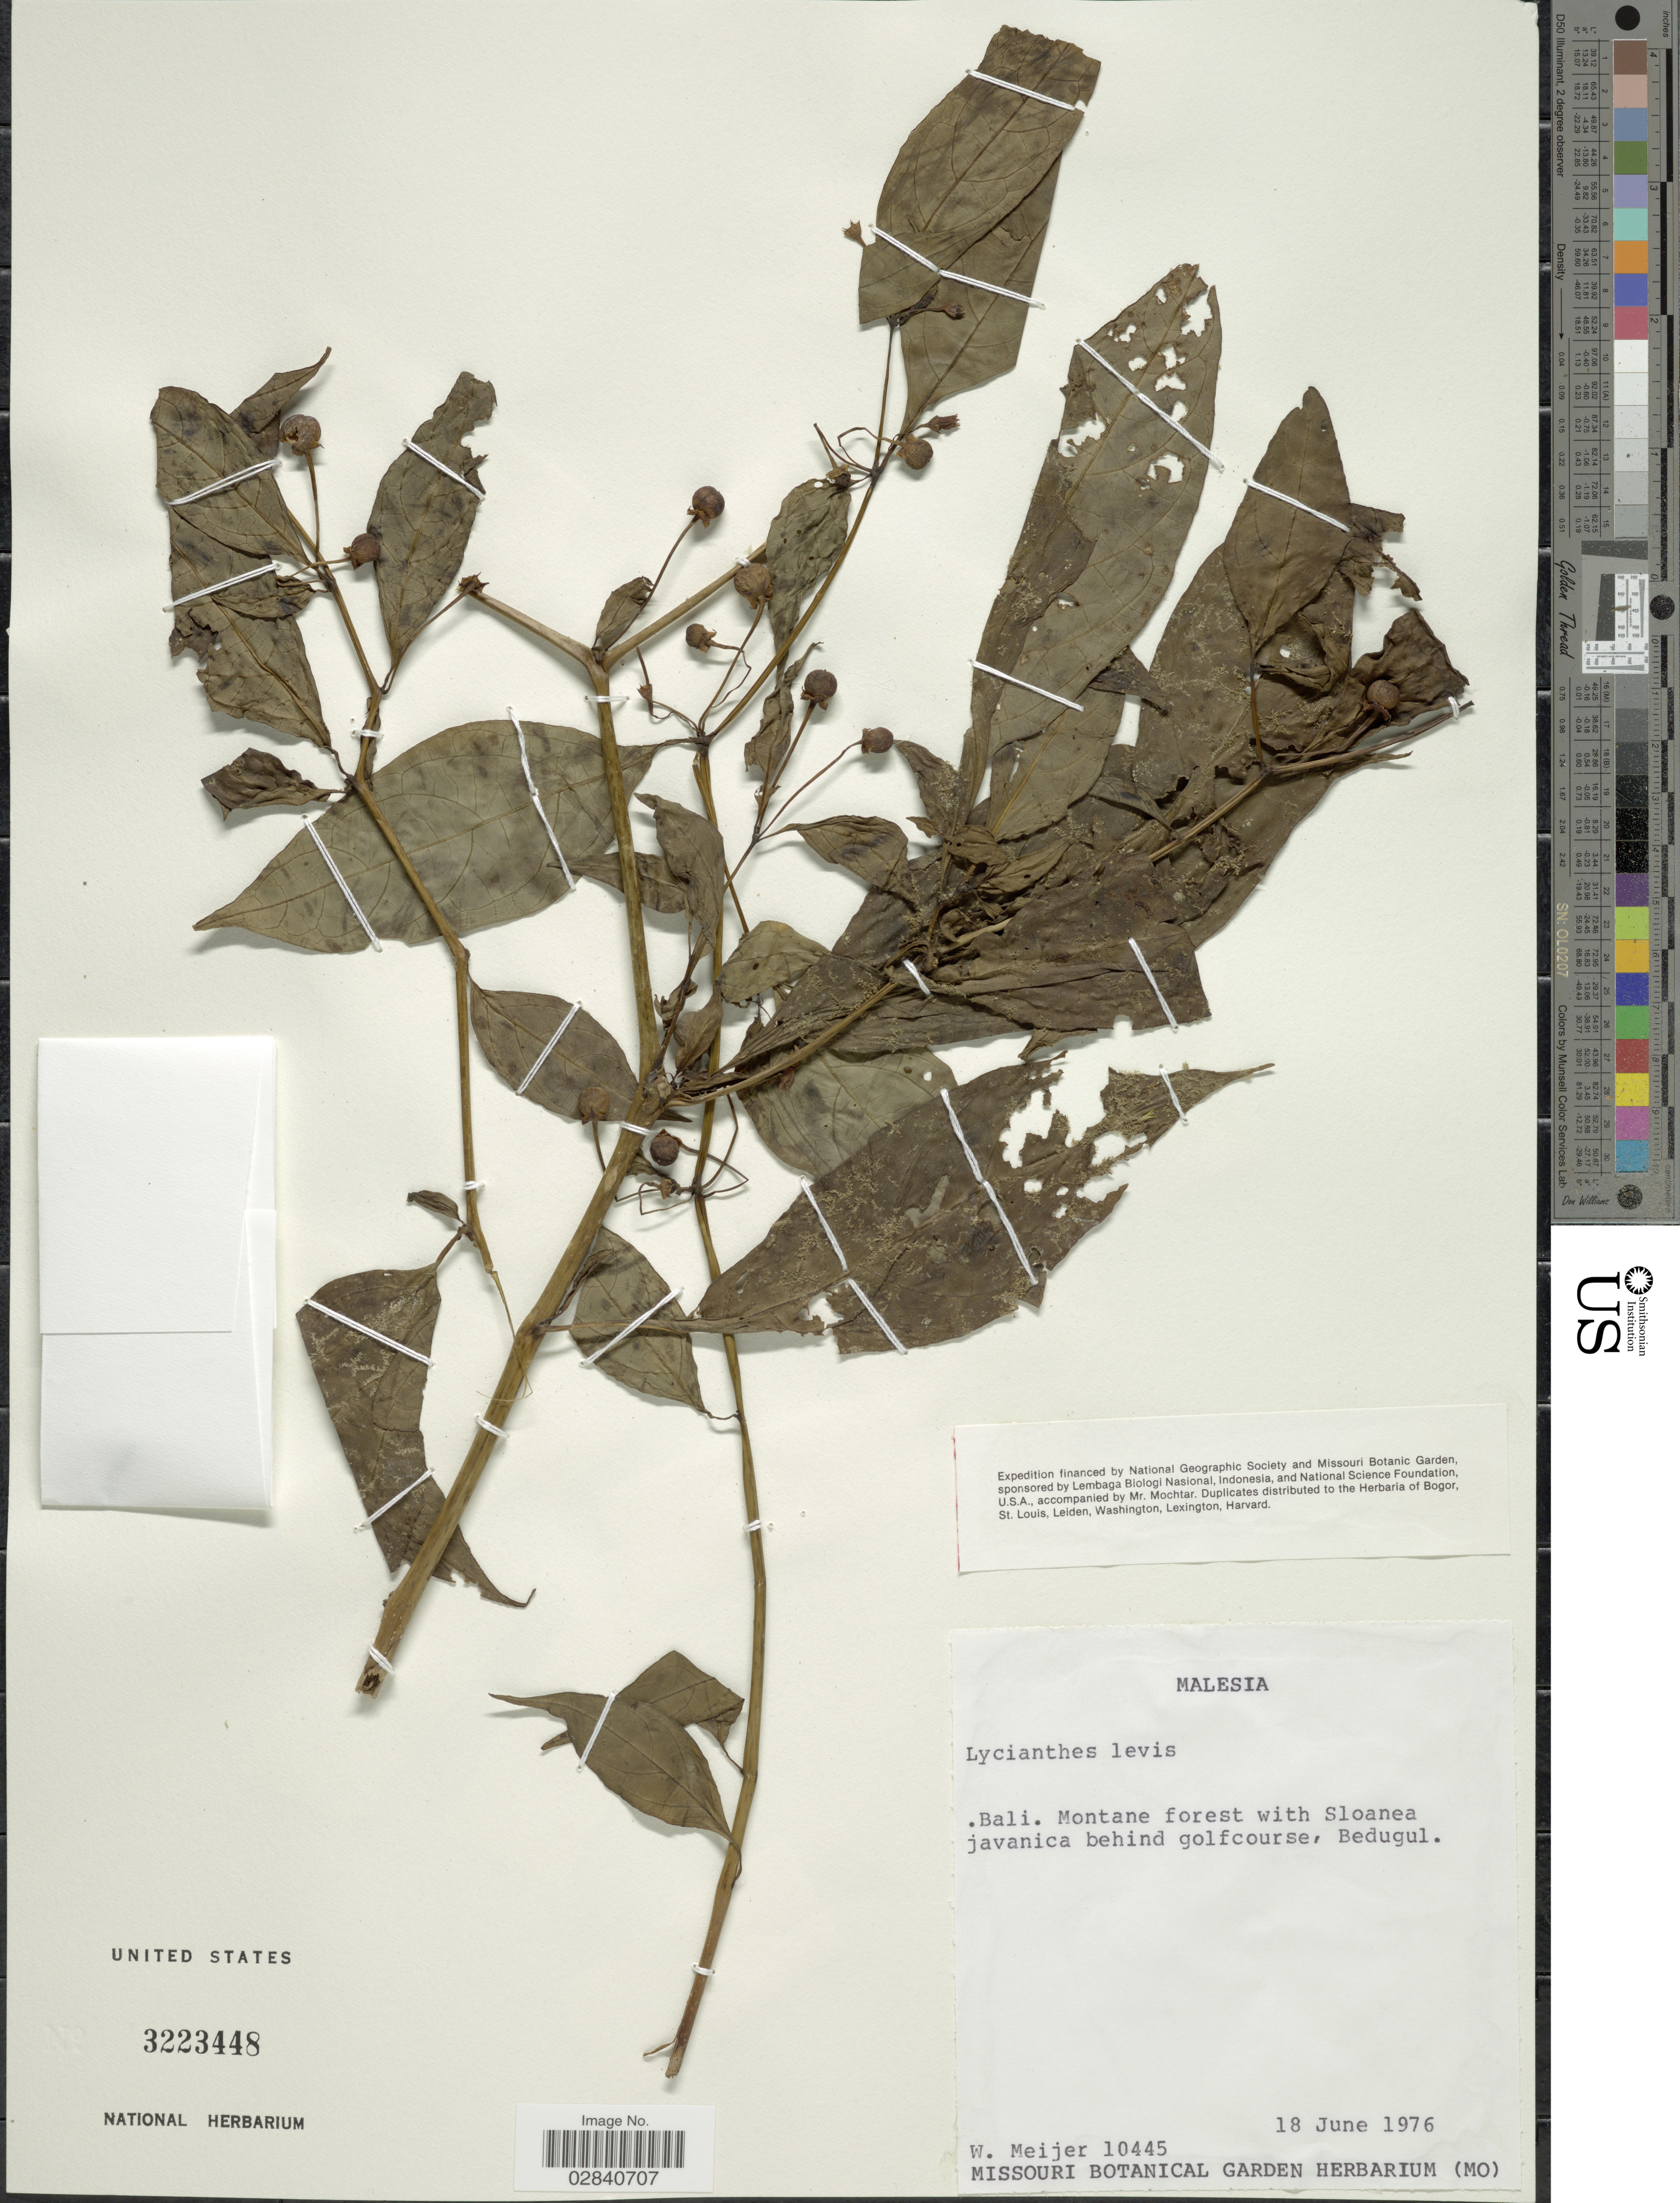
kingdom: Plantae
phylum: Tracheophyta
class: Magnoliopsida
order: Solanales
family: Solanaceae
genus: Lycianthes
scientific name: Lycianthes laevis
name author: (Dunal) Bitter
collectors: W. Meijer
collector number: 10445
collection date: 1976-06-18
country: Indonesia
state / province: Nusa Tenggara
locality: Malesia. Bali. Montane forest with Sloanea javanica behind golfcourse, Bedugul.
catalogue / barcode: US 3223448